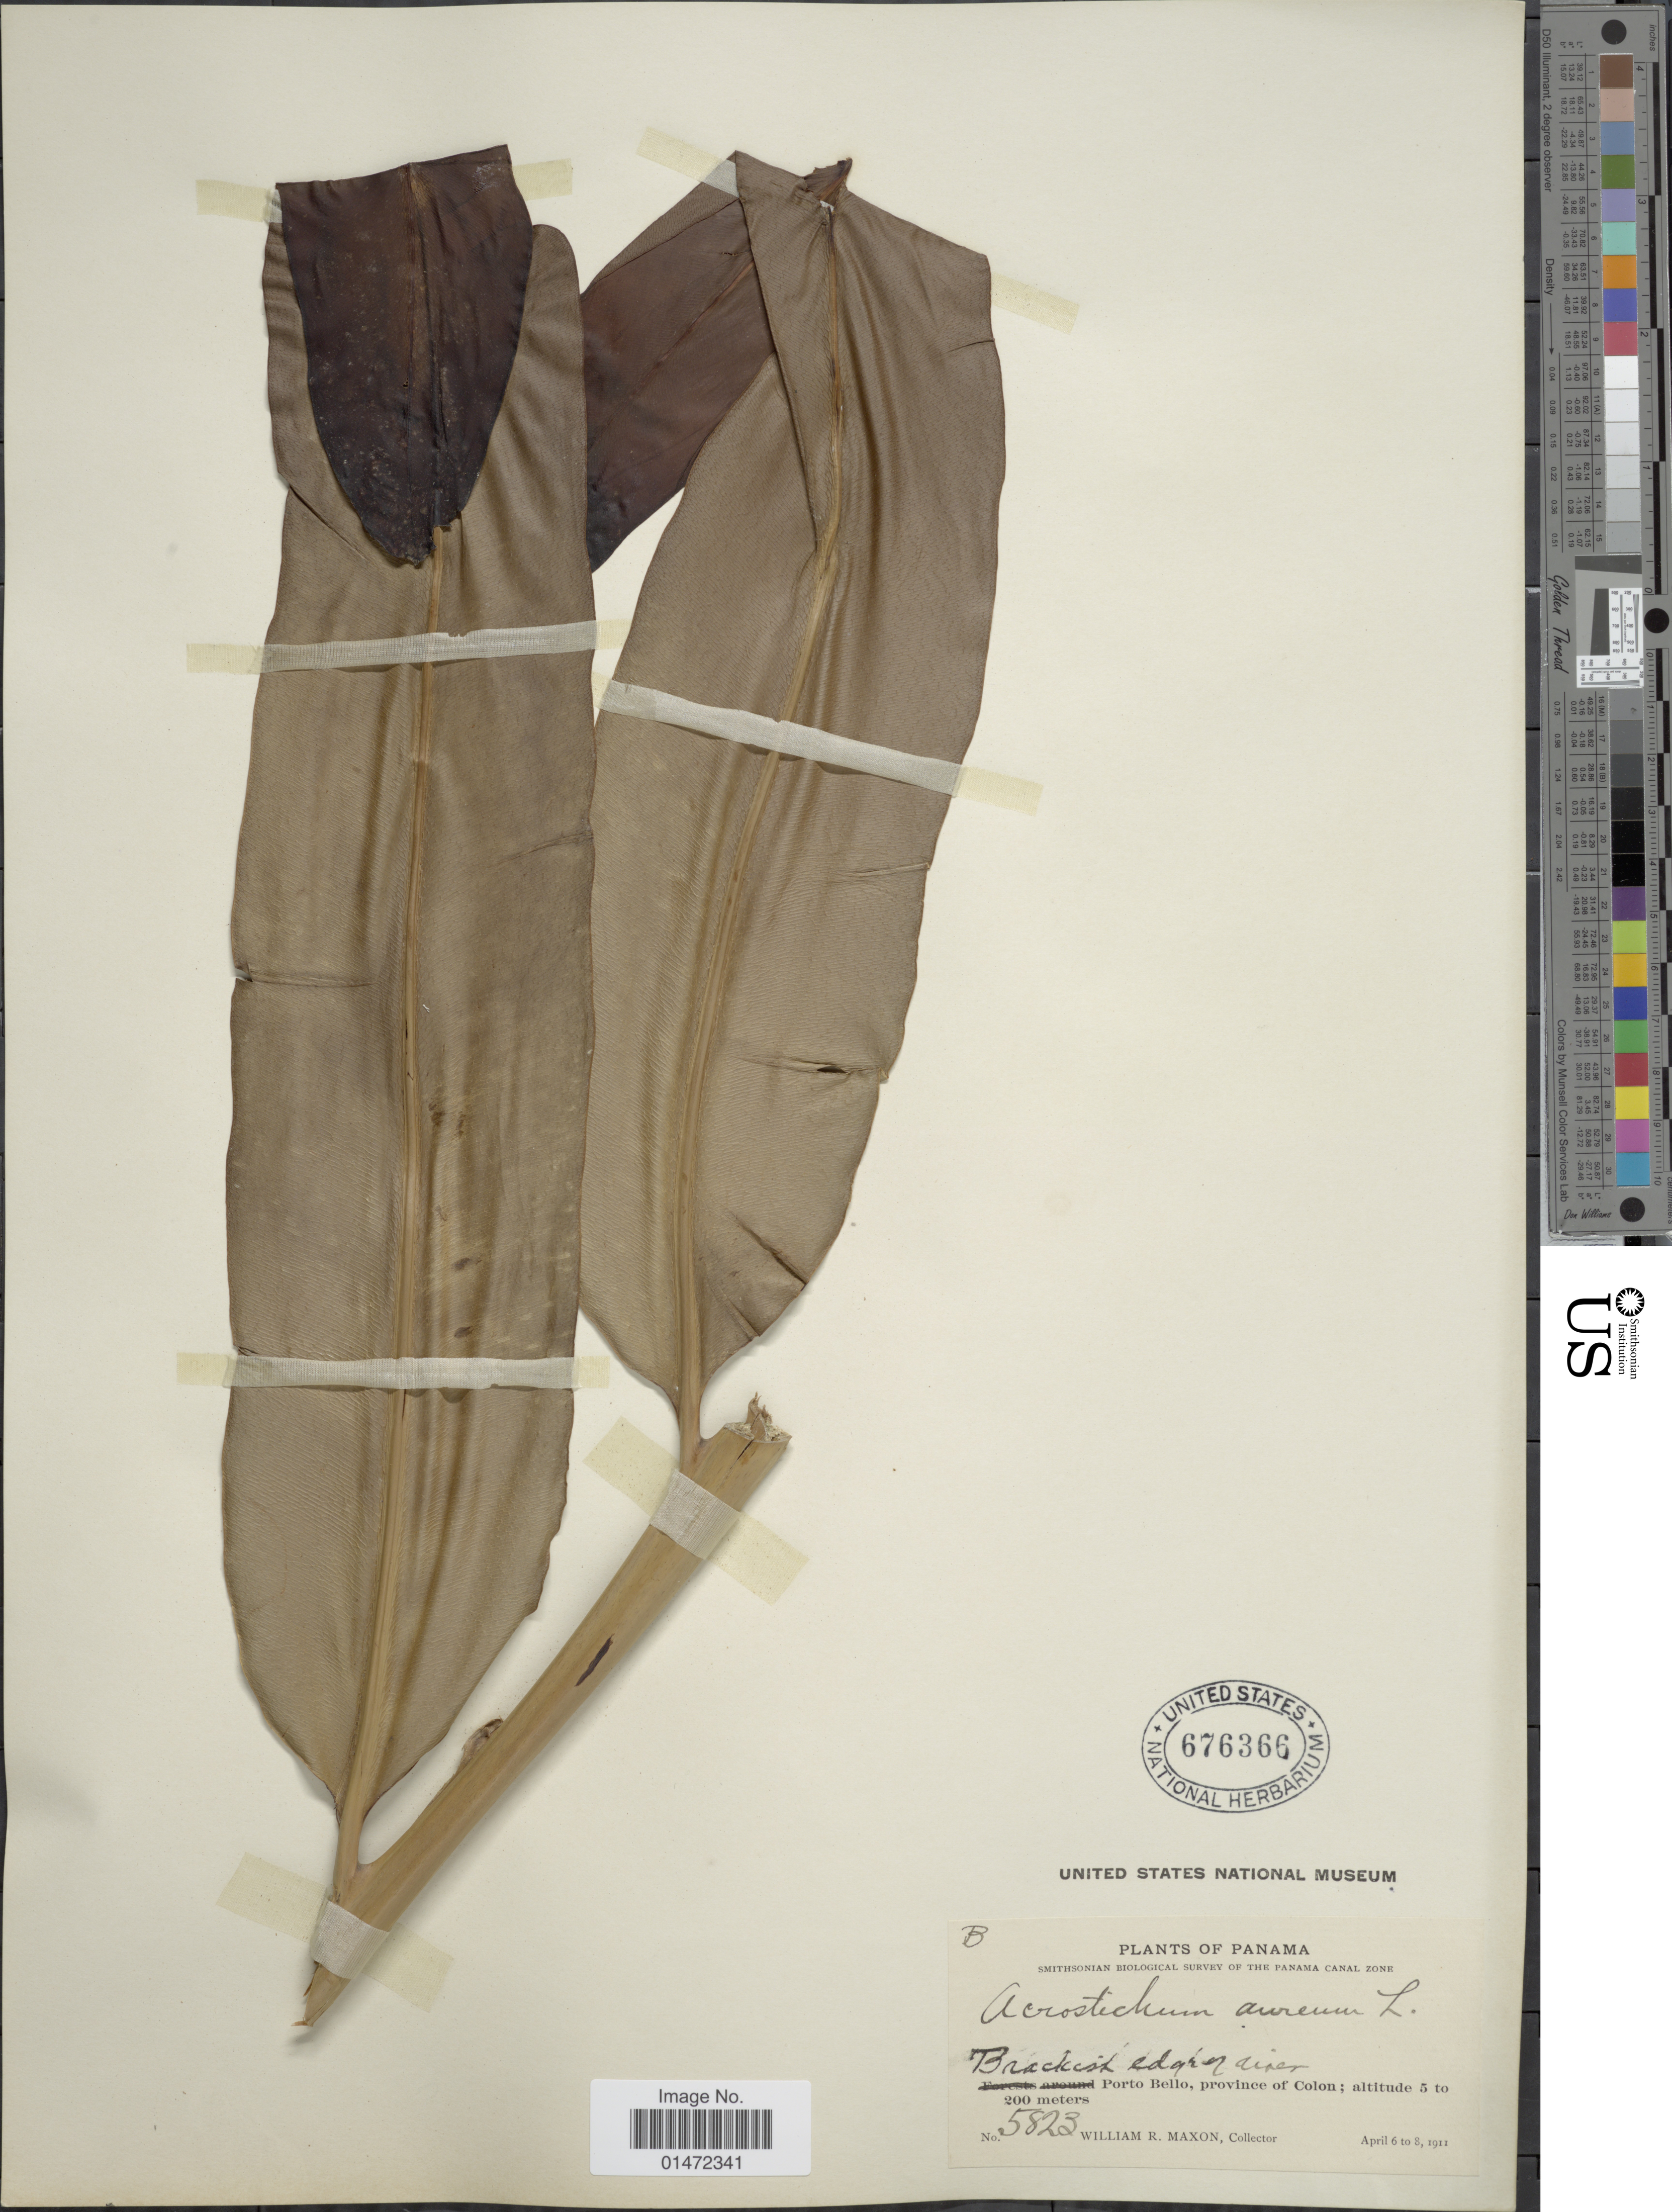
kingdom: Plantae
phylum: Tracheophyta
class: Polypodiopsida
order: Polypodiales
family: Pteridaceae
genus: Acrostichum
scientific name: Acrostichum aureum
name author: L.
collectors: W. R. Maxon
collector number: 5823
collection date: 1911-04-06/1911-04-08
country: Panama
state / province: Colón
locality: Brackish edge of river. Porto Bello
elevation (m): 5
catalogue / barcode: US 676366